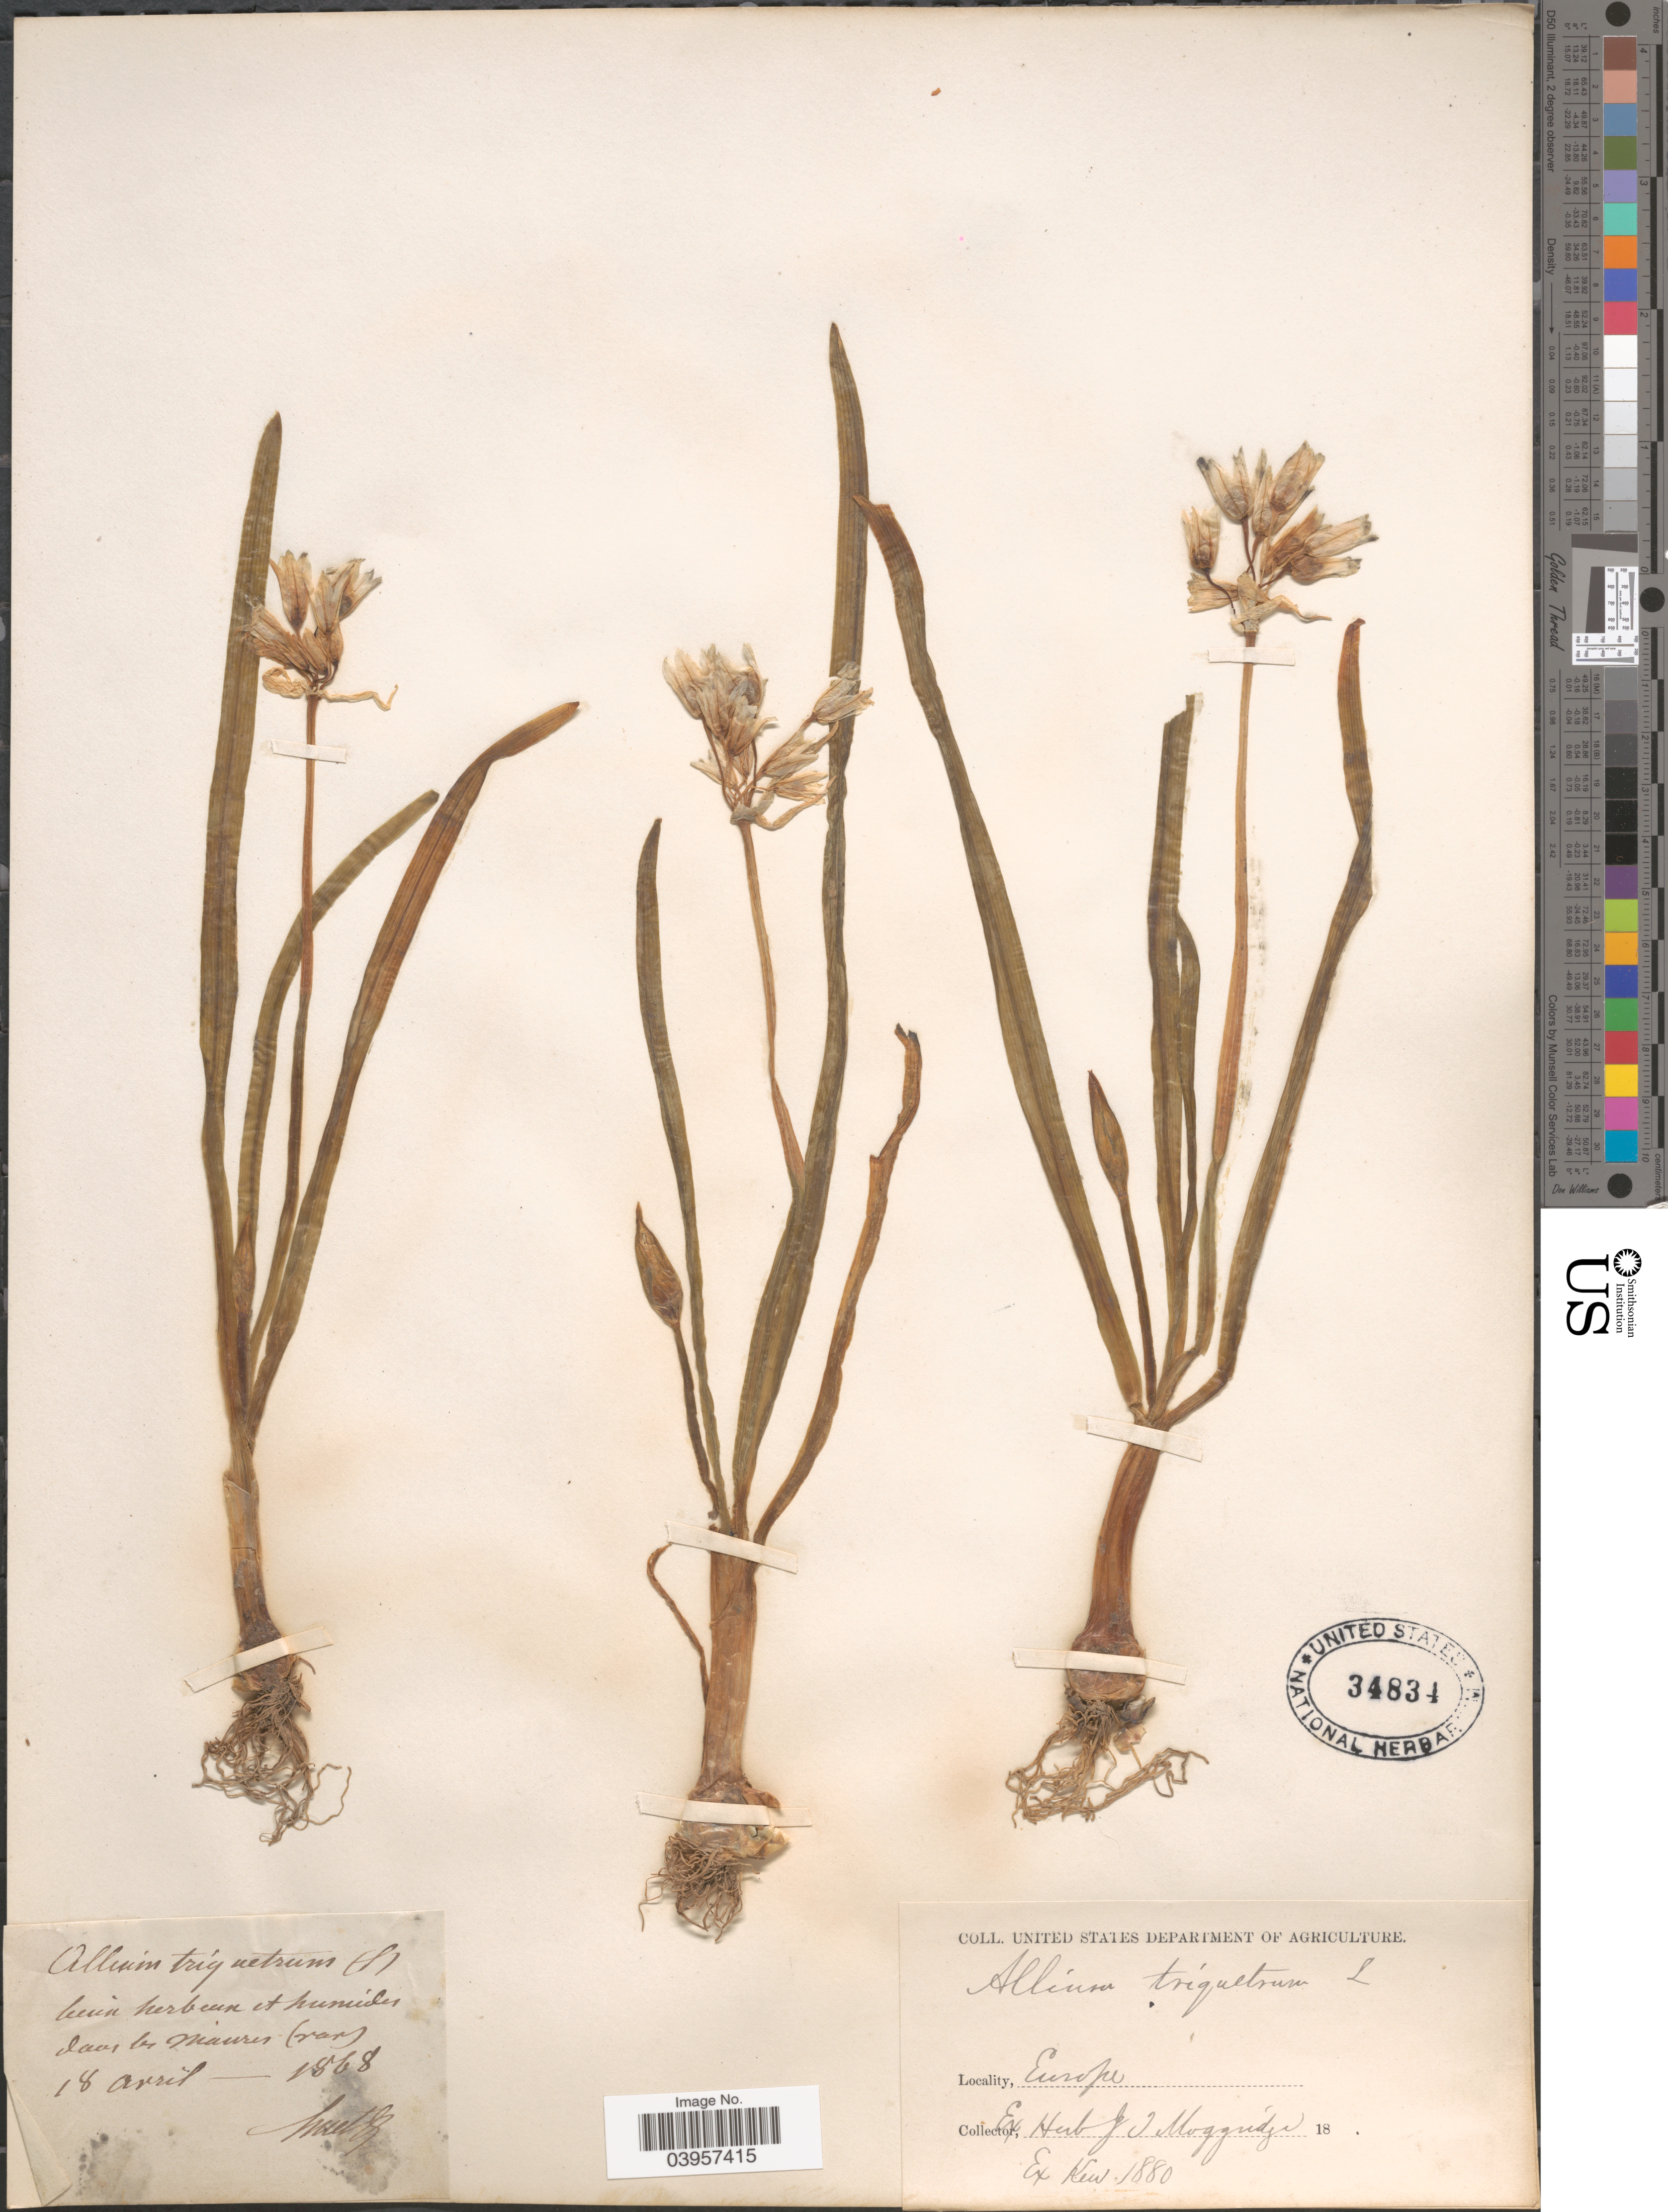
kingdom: Plantae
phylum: Tracheophyta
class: Liliopsida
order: Asparagales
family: Amaryllidaceae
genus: Allium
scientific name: Allium triquetrum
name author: L.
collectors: Schott, --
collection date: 1868-04-18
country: France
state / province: Provence-Alpes-Côte d'Azur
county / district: Var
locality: Lieux herbeux et humides dans les Maures (Var). Europa.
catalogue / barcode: US 34834